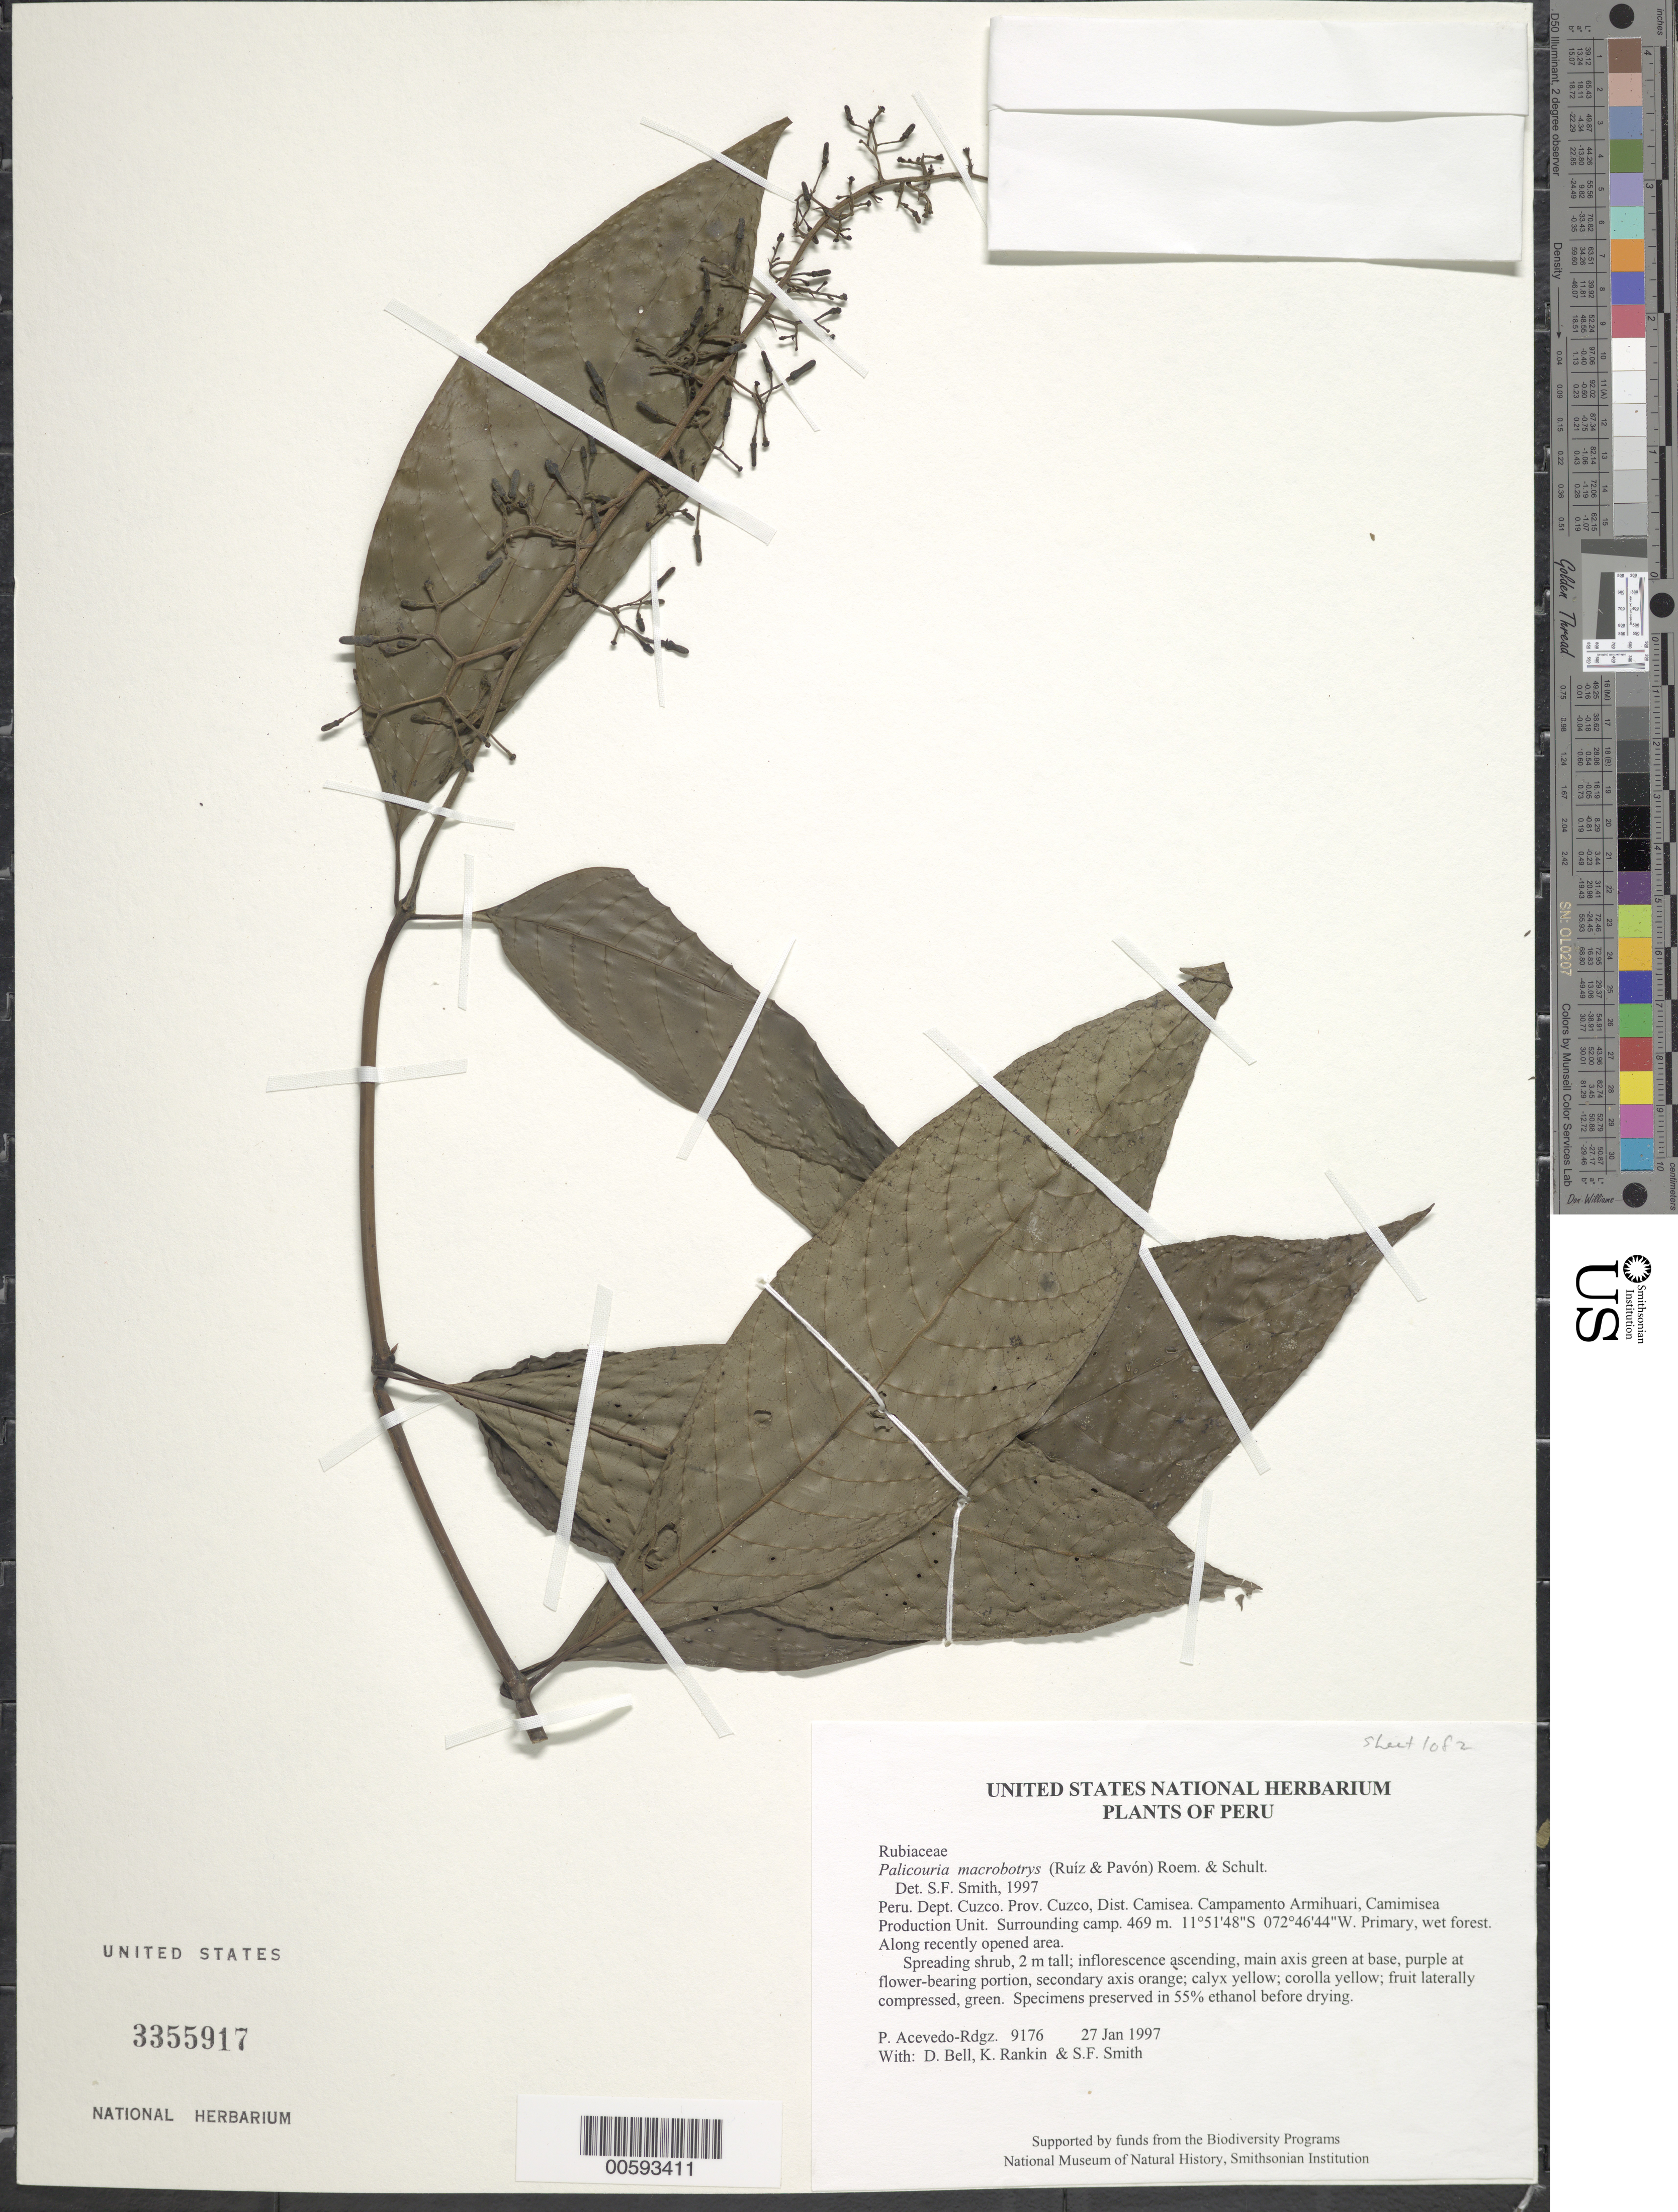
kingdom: Plantae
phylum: Tracheophyta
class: Magnoliopsida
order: Gentianales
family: Rubiaceae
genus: Palicourea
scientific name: Palicourea macrobotrys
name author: (Ruiz & Pav.) Schult.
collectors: P. Acevedo-Rodr., D. A. Bell, K. Rankin & S.F. Smith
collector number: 9176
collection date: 1997-01-27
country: Peru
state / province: Cusco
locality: Dept. Cuzco, Dist. Camisea. Campamento Armihuari, Camimisea Production Unit. Surrounding camp.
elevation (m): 469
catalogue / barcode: US 3355917